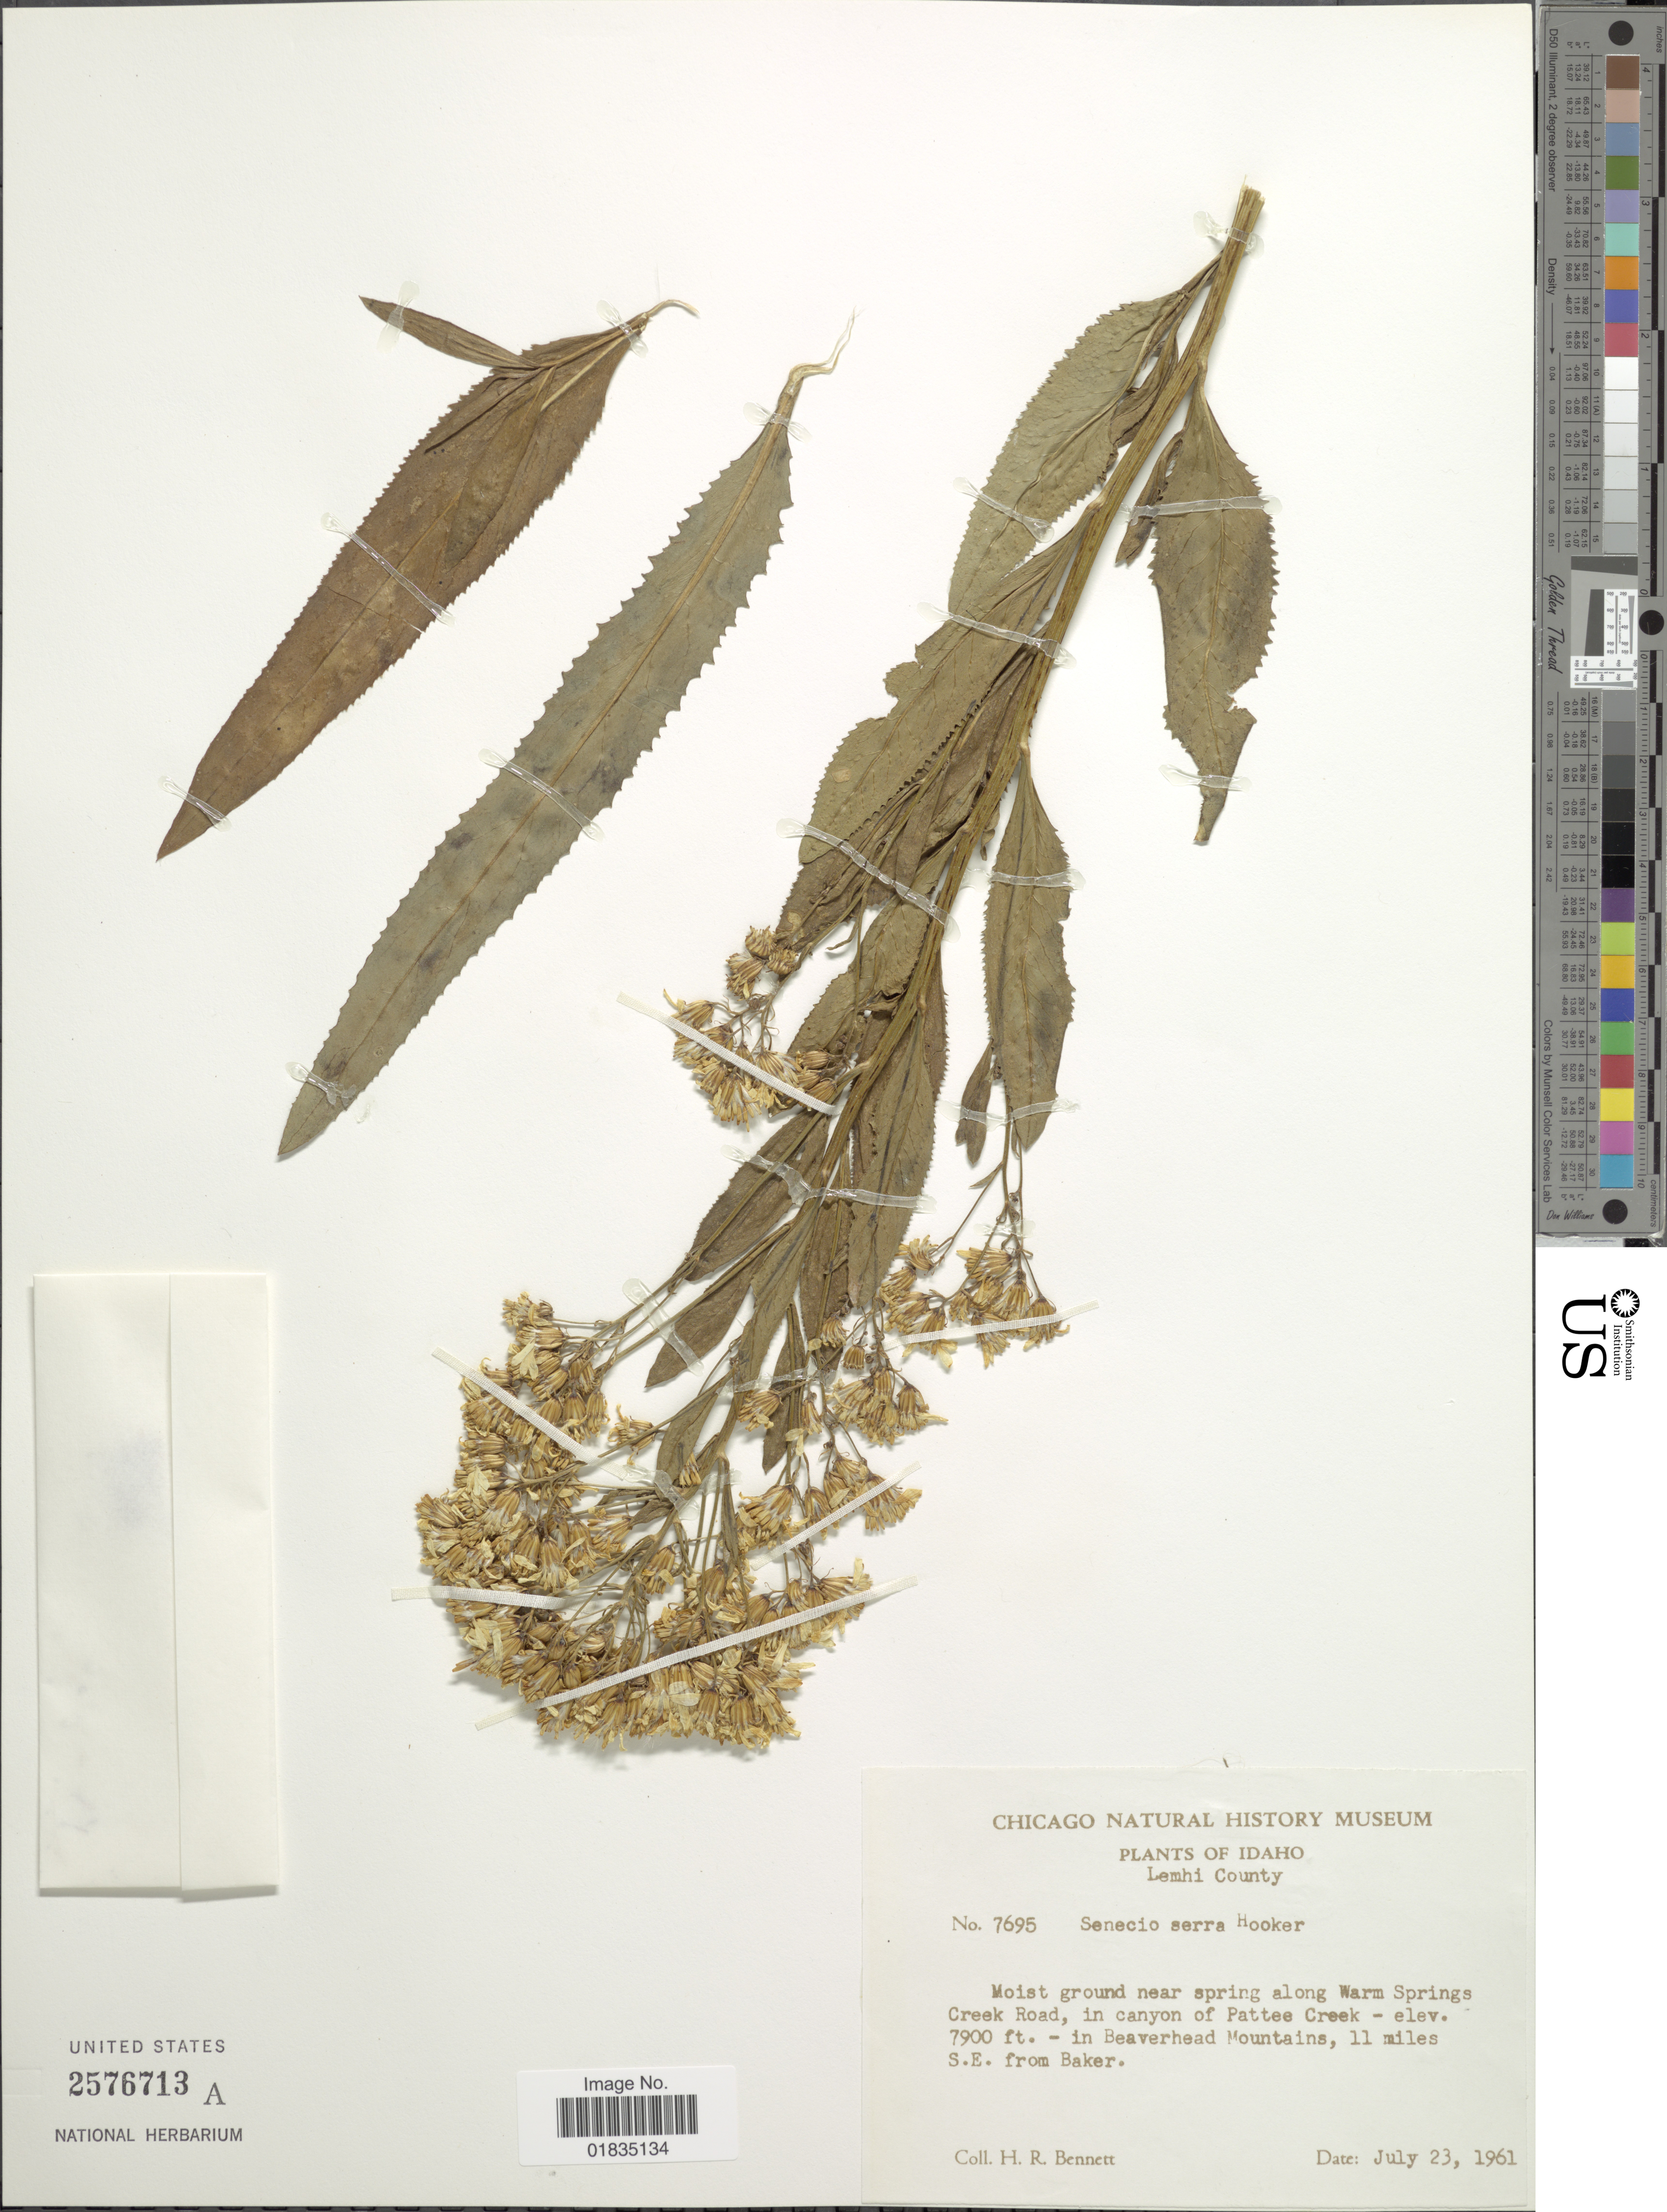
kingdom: Plantae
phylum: Tracheophyta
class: Magnoliopsida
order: Asterales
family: Asteraceae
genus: Senecio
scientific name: Senecio serra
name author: Hook.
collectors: H. R. Bennett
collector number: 7695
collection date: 1961-07-23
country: United States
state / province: Idaho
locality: Lemhi County, along Warm Springs Creek Road, in canyon of Pattee Creek, in Beaverhead Mountains, 11 miles S.E. from Baker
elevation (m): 2408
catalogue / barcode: US 2576713A